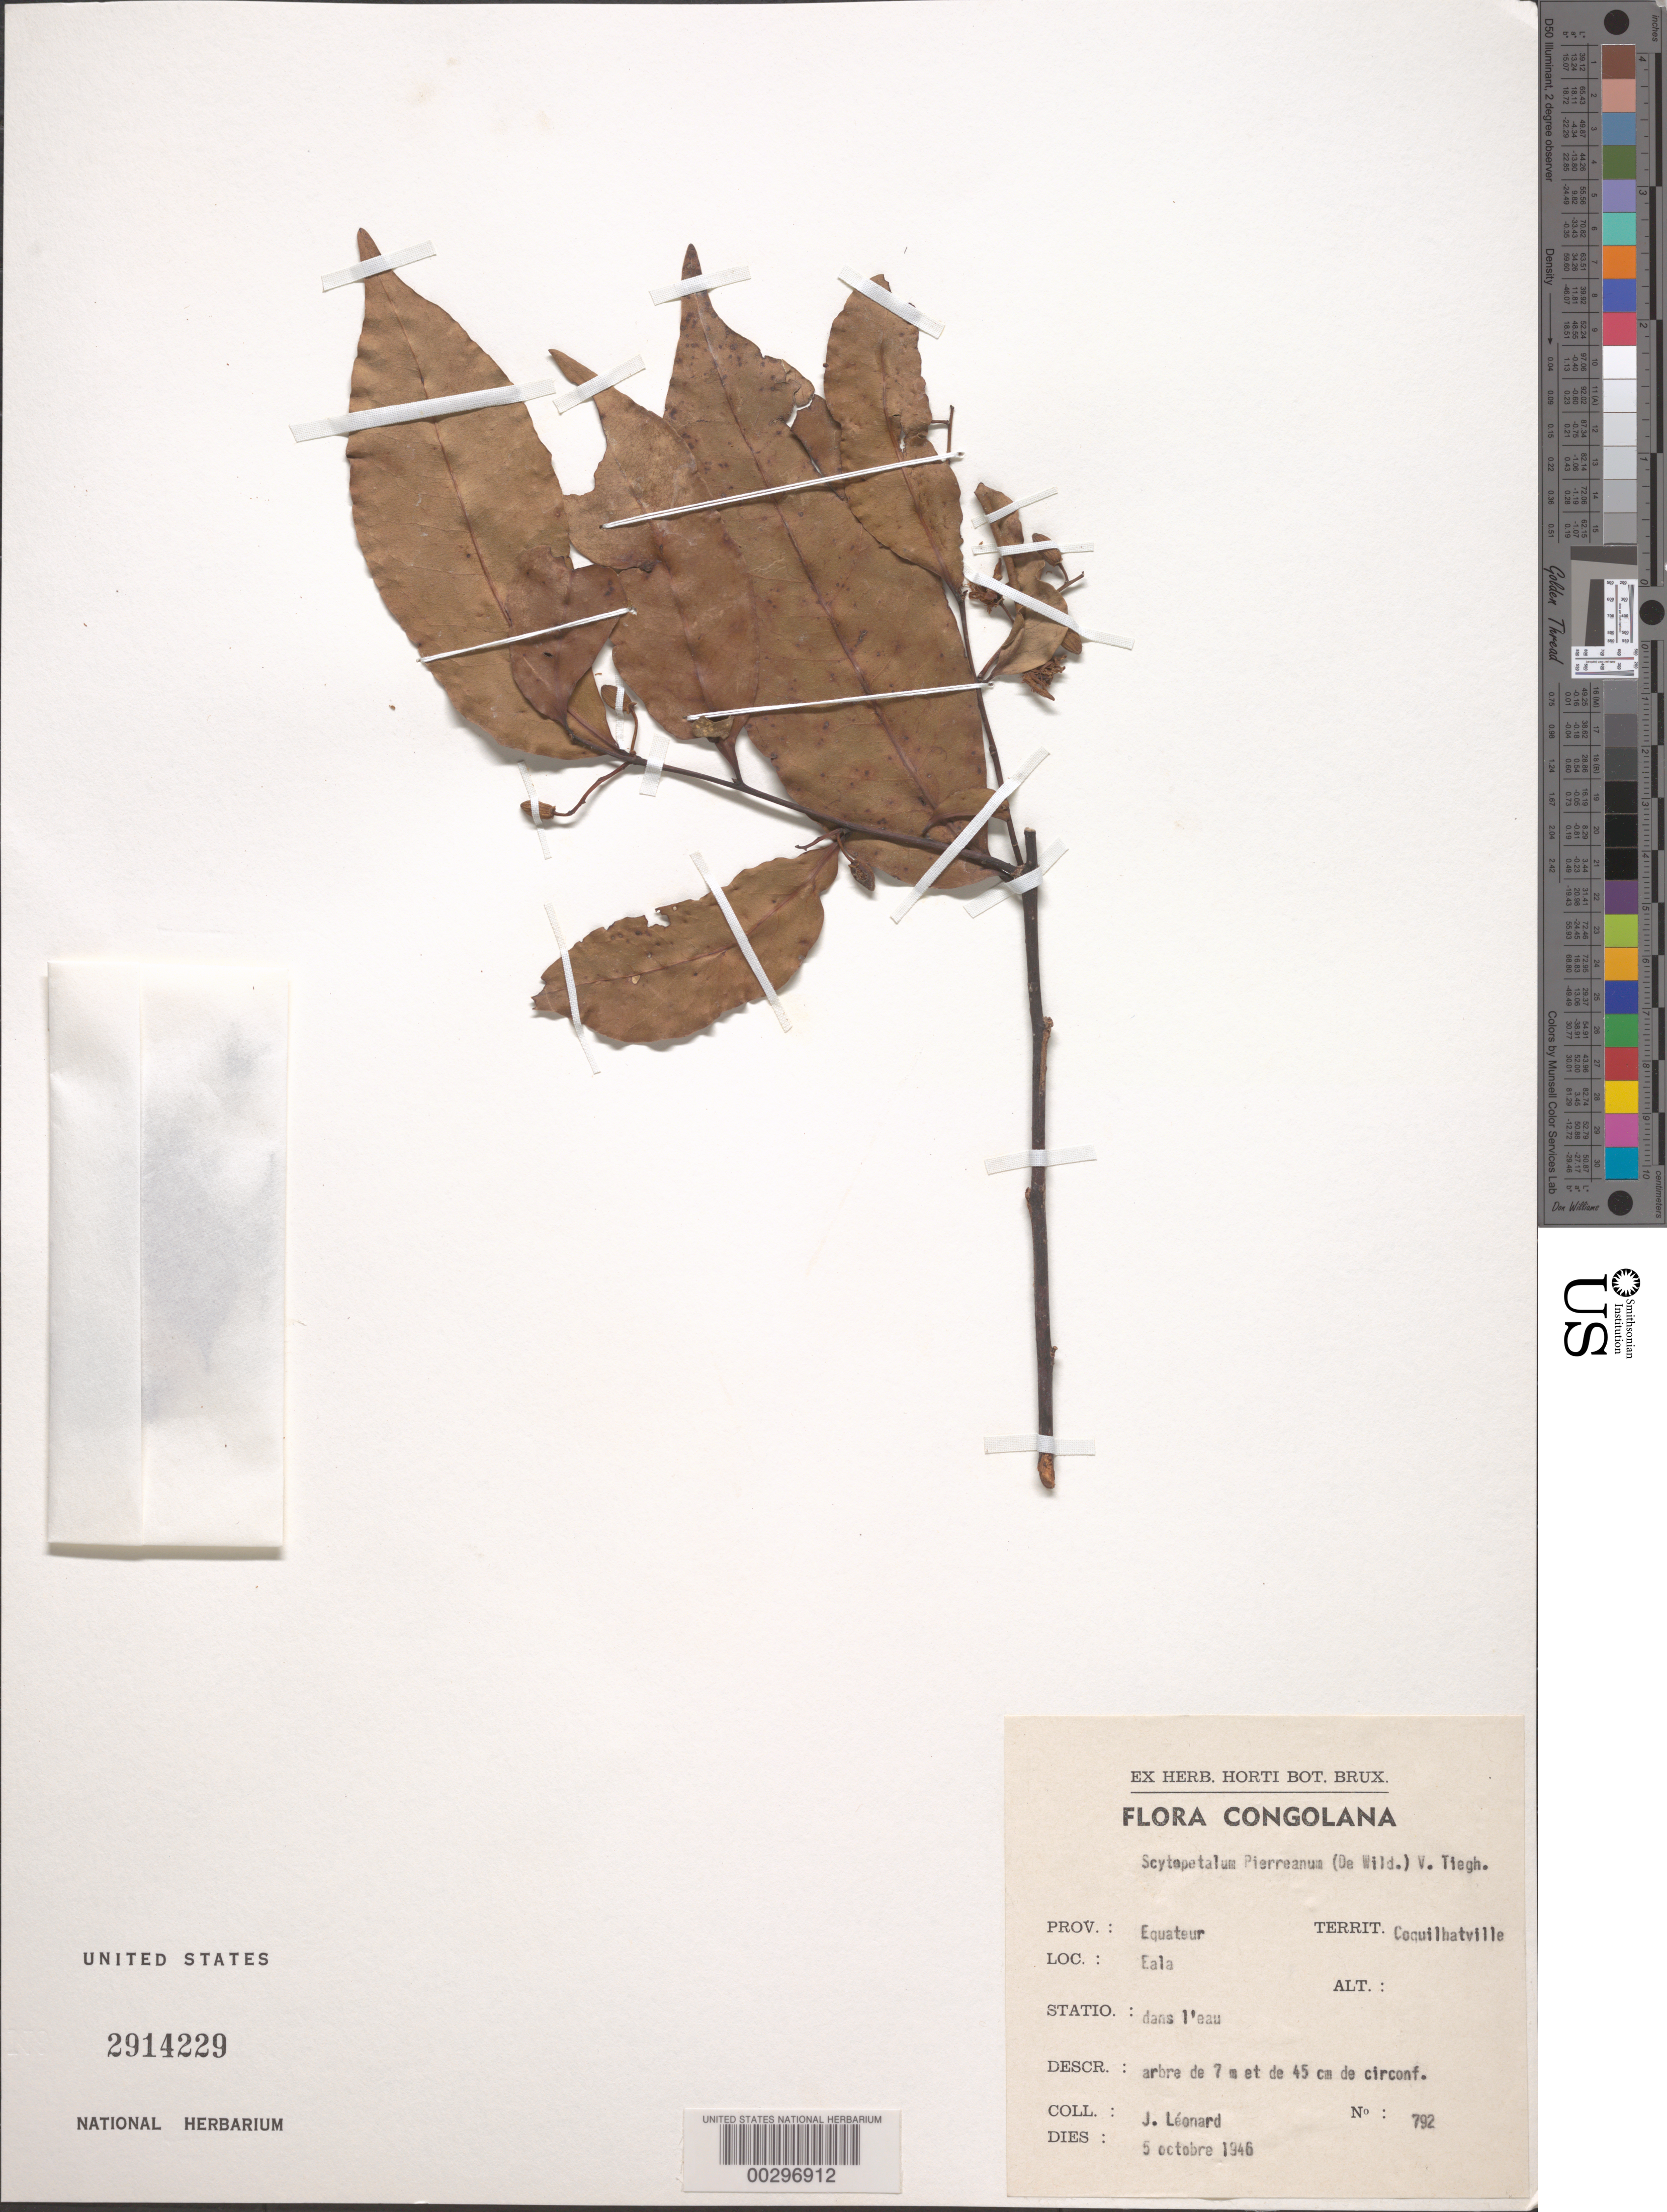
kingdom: Plantae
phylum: Tracheophyta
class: Magnoliopsida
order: Ericales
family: Lecythidaceae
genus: Scytopetalum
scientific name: Scytopetalum pierreanum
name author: (De Wild.) Tiegh.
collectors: J. Léonard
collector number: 792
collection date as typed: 05 Oct 1946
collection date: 1946-10-05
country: Congo, Democratic Republic of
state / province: Équateur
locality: Terr. coquilhatville, eala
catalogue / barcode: US 2914229